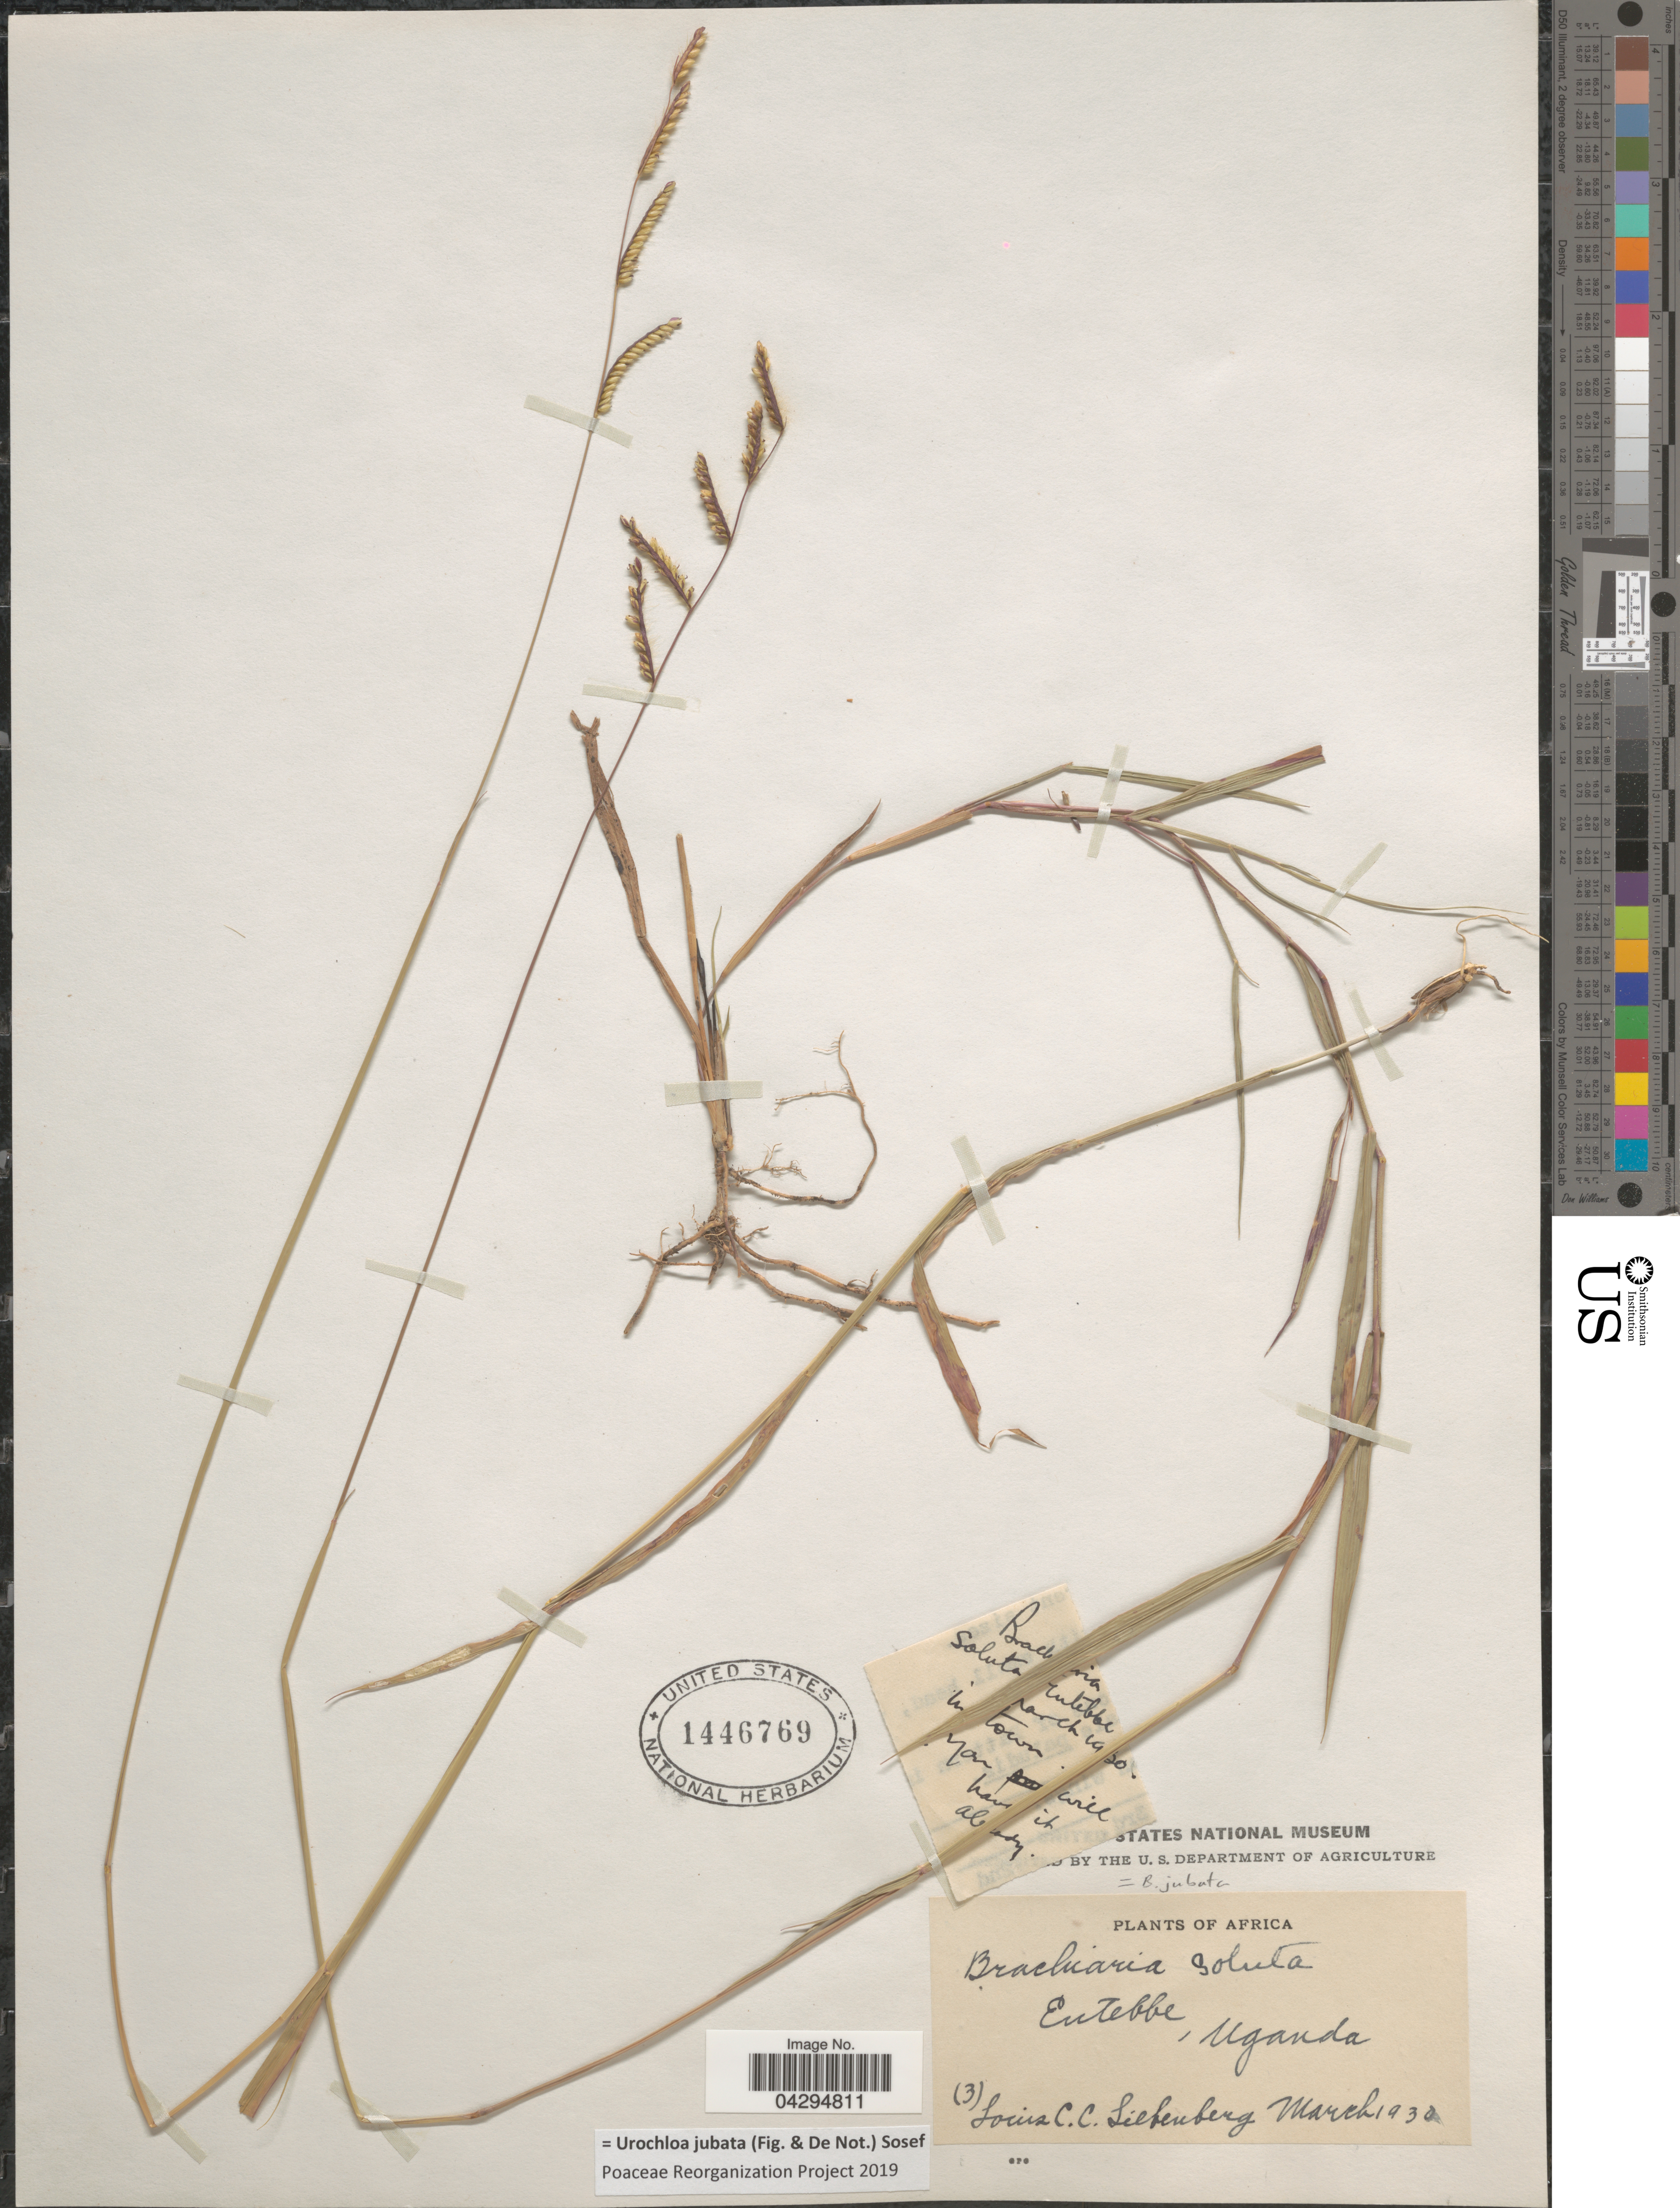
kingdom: Plantae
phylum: Tracheophyta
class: Liliopsida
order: Poales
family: Poaceae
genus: Urochloa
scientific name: Urochloa jubata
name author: (Fig. & De Not.) Sosef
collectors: L. Liebenberg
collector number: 3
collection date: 1930-03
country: Uganda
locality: Entebbe.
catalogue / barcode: US 1446769